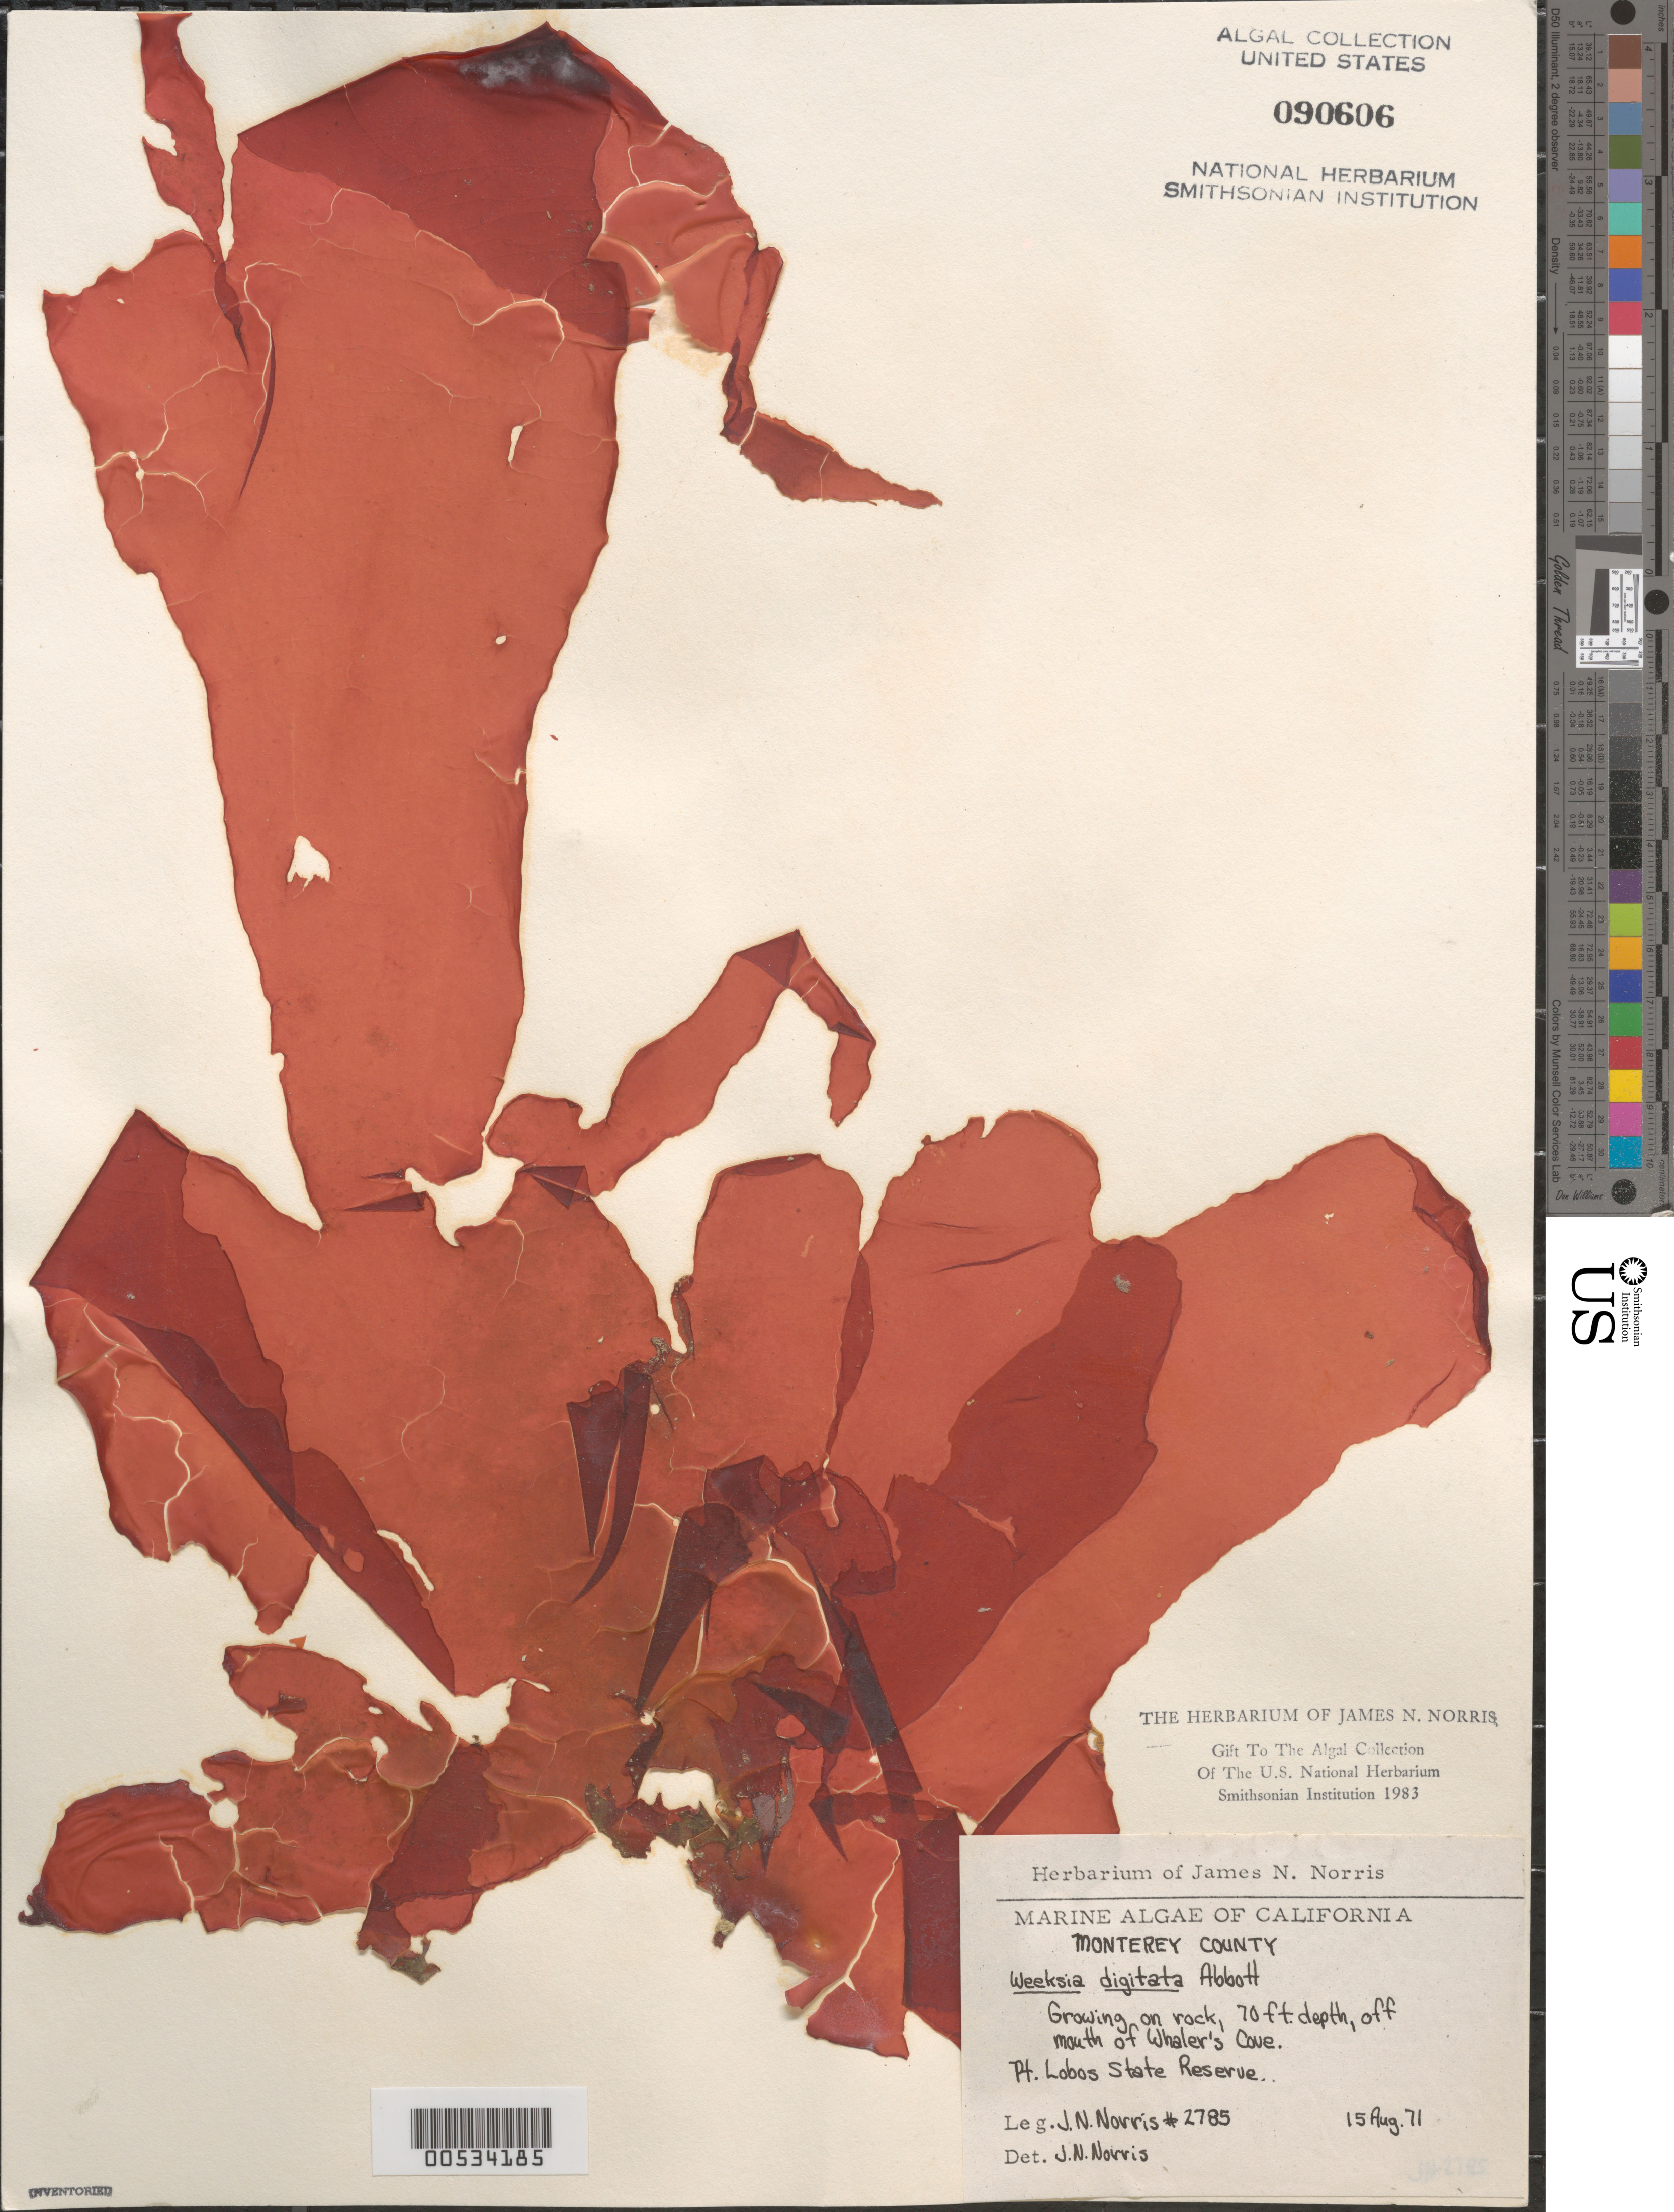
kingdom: Plantae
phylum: Rhodophyta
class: Florideophyceae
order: Gigartinales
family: Dumontiaceae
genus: Weeksia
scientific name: Weeksia digitata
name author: I.A. Abbott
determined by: Norris, James N.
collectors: J. N. Norris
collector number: JN-2785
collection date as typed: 15 Aug 1971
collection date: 1971-08-15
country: United States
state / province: California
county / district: Monterey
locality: Point Lobos State Reserve, off Whaler's Cove mouth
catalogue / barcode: US 90606